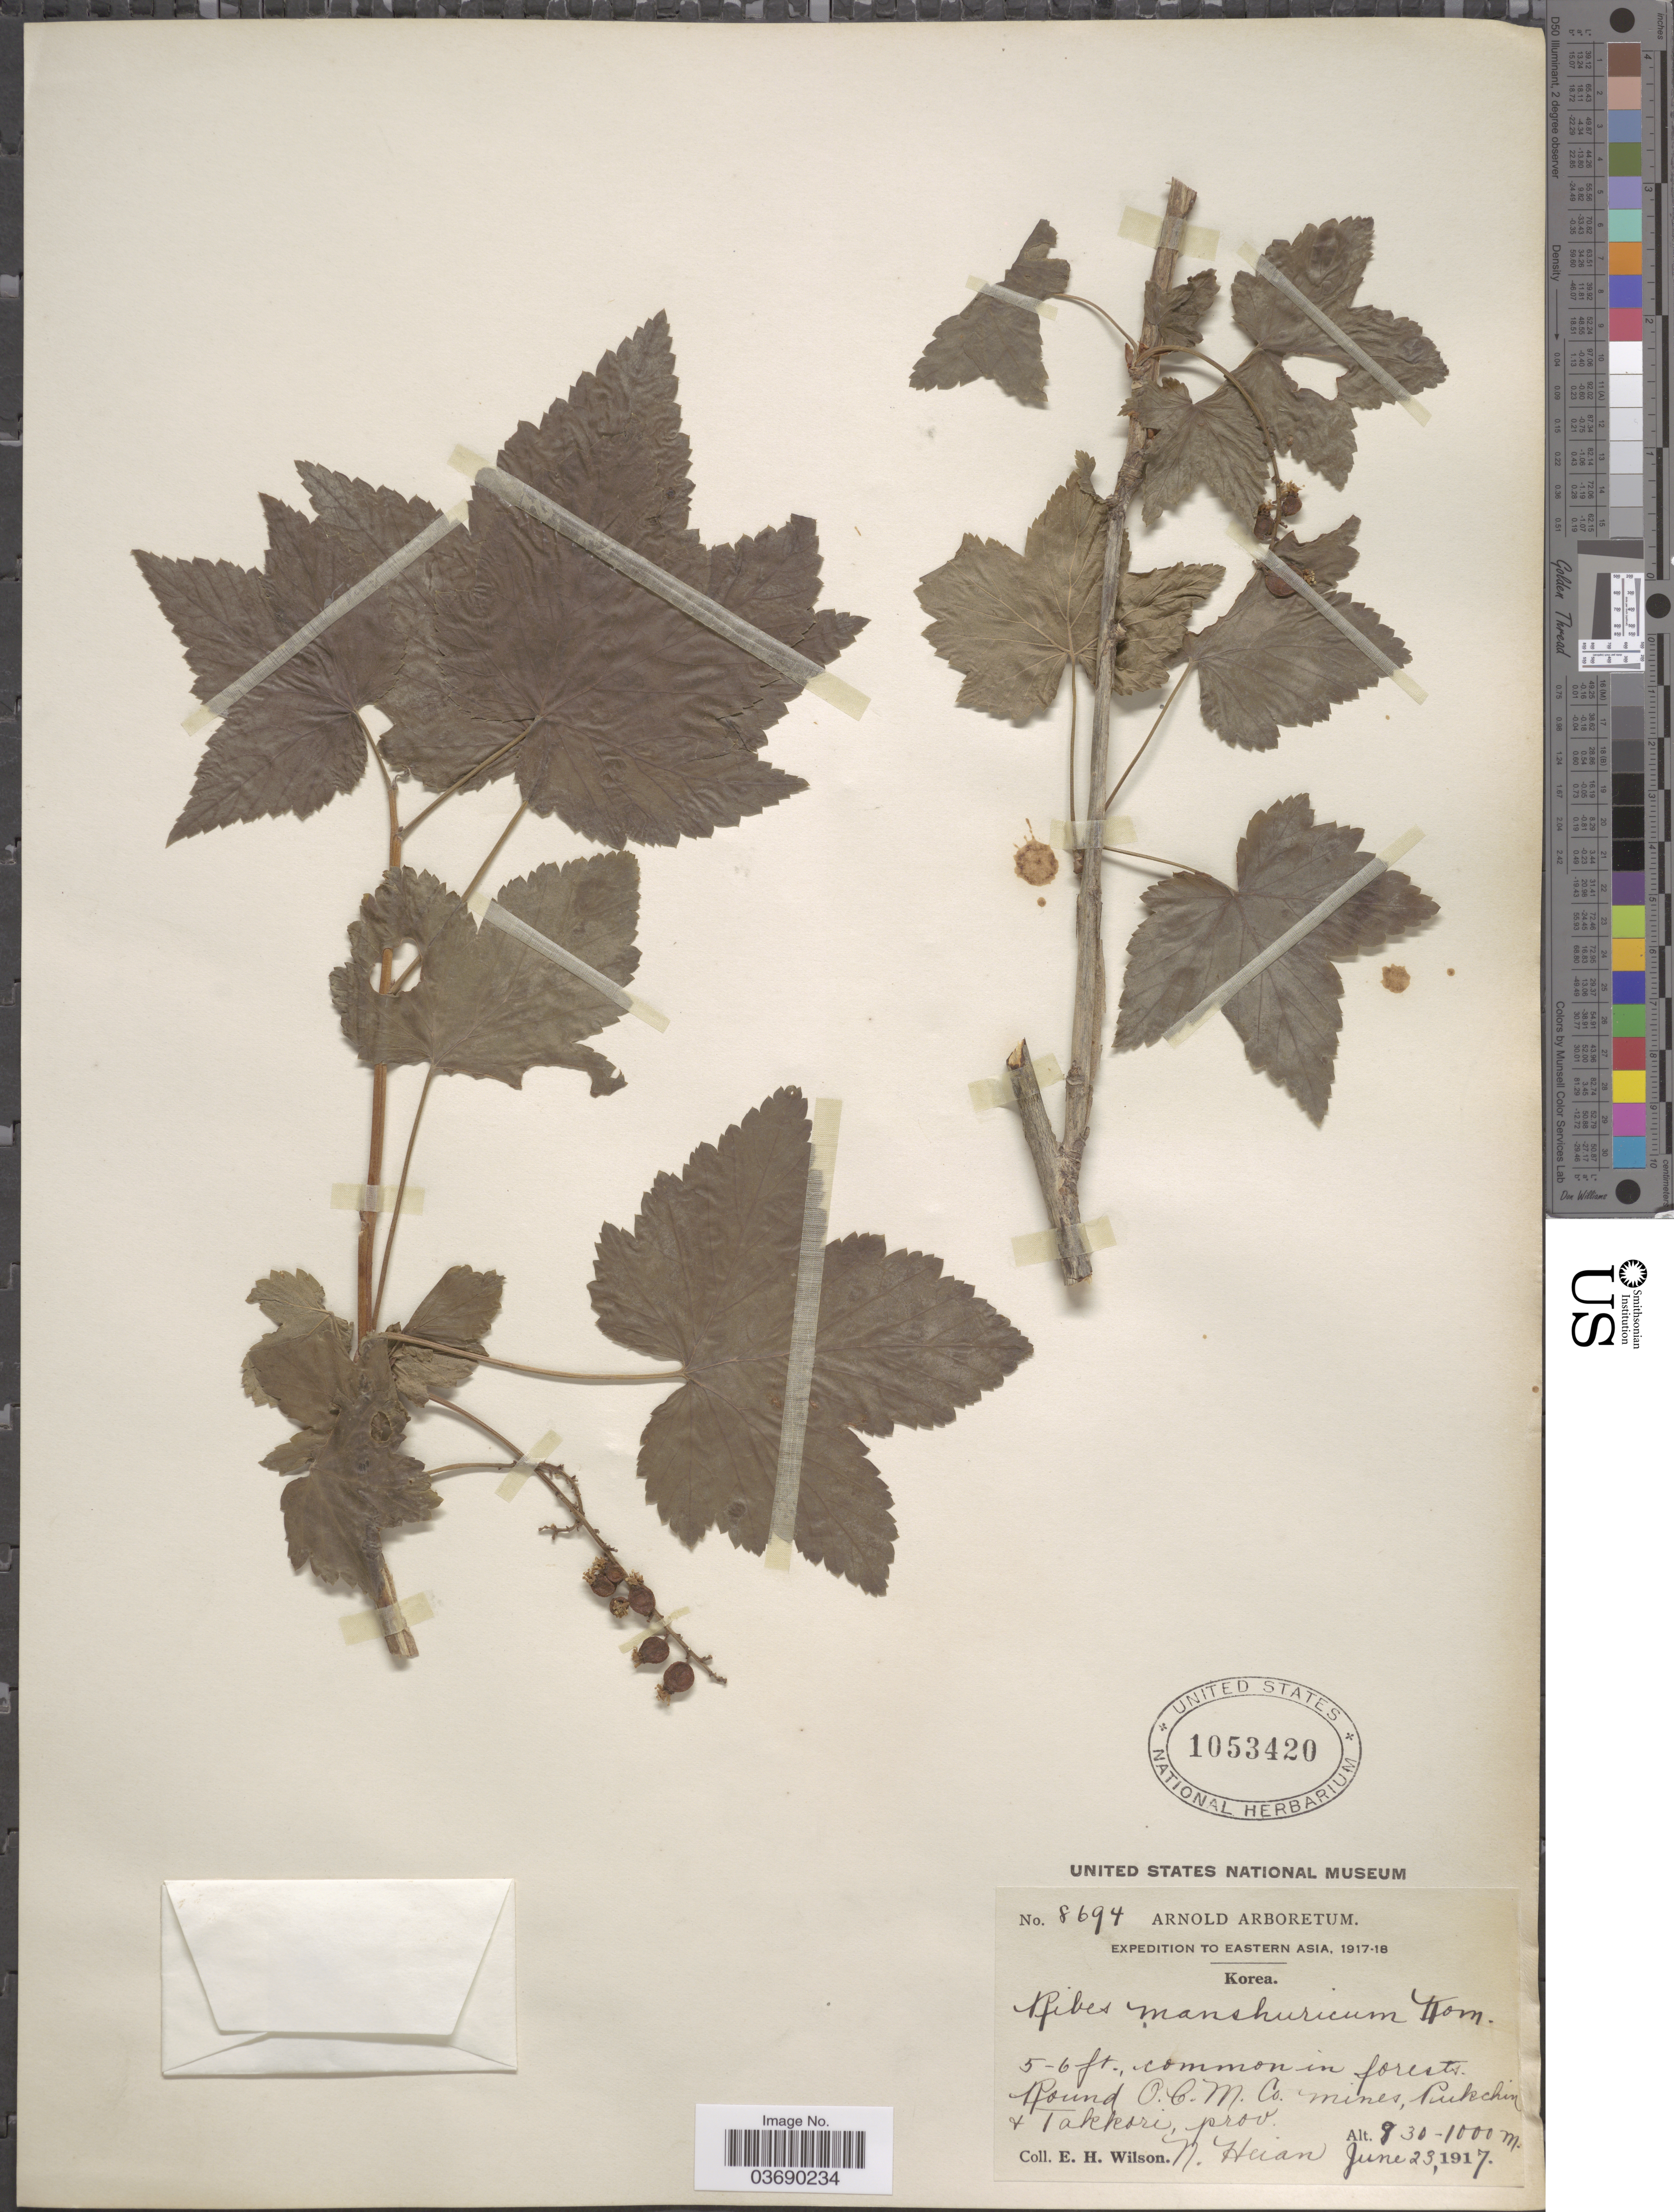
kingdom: Plantae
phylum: Tracheophyta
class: Magnoliopsida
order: Saxifragales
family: Grossulariaceae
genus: Ribes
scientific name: Ribes manshuricum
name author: Kom.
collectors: E. Wilson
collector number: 8694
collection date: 1917-06-23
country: North Korea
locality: Eastern Asia. Korea. Round O.C.M. Co. Mines, Pukchin + Takkori, prov.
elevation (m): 830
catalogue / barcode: US 1053420